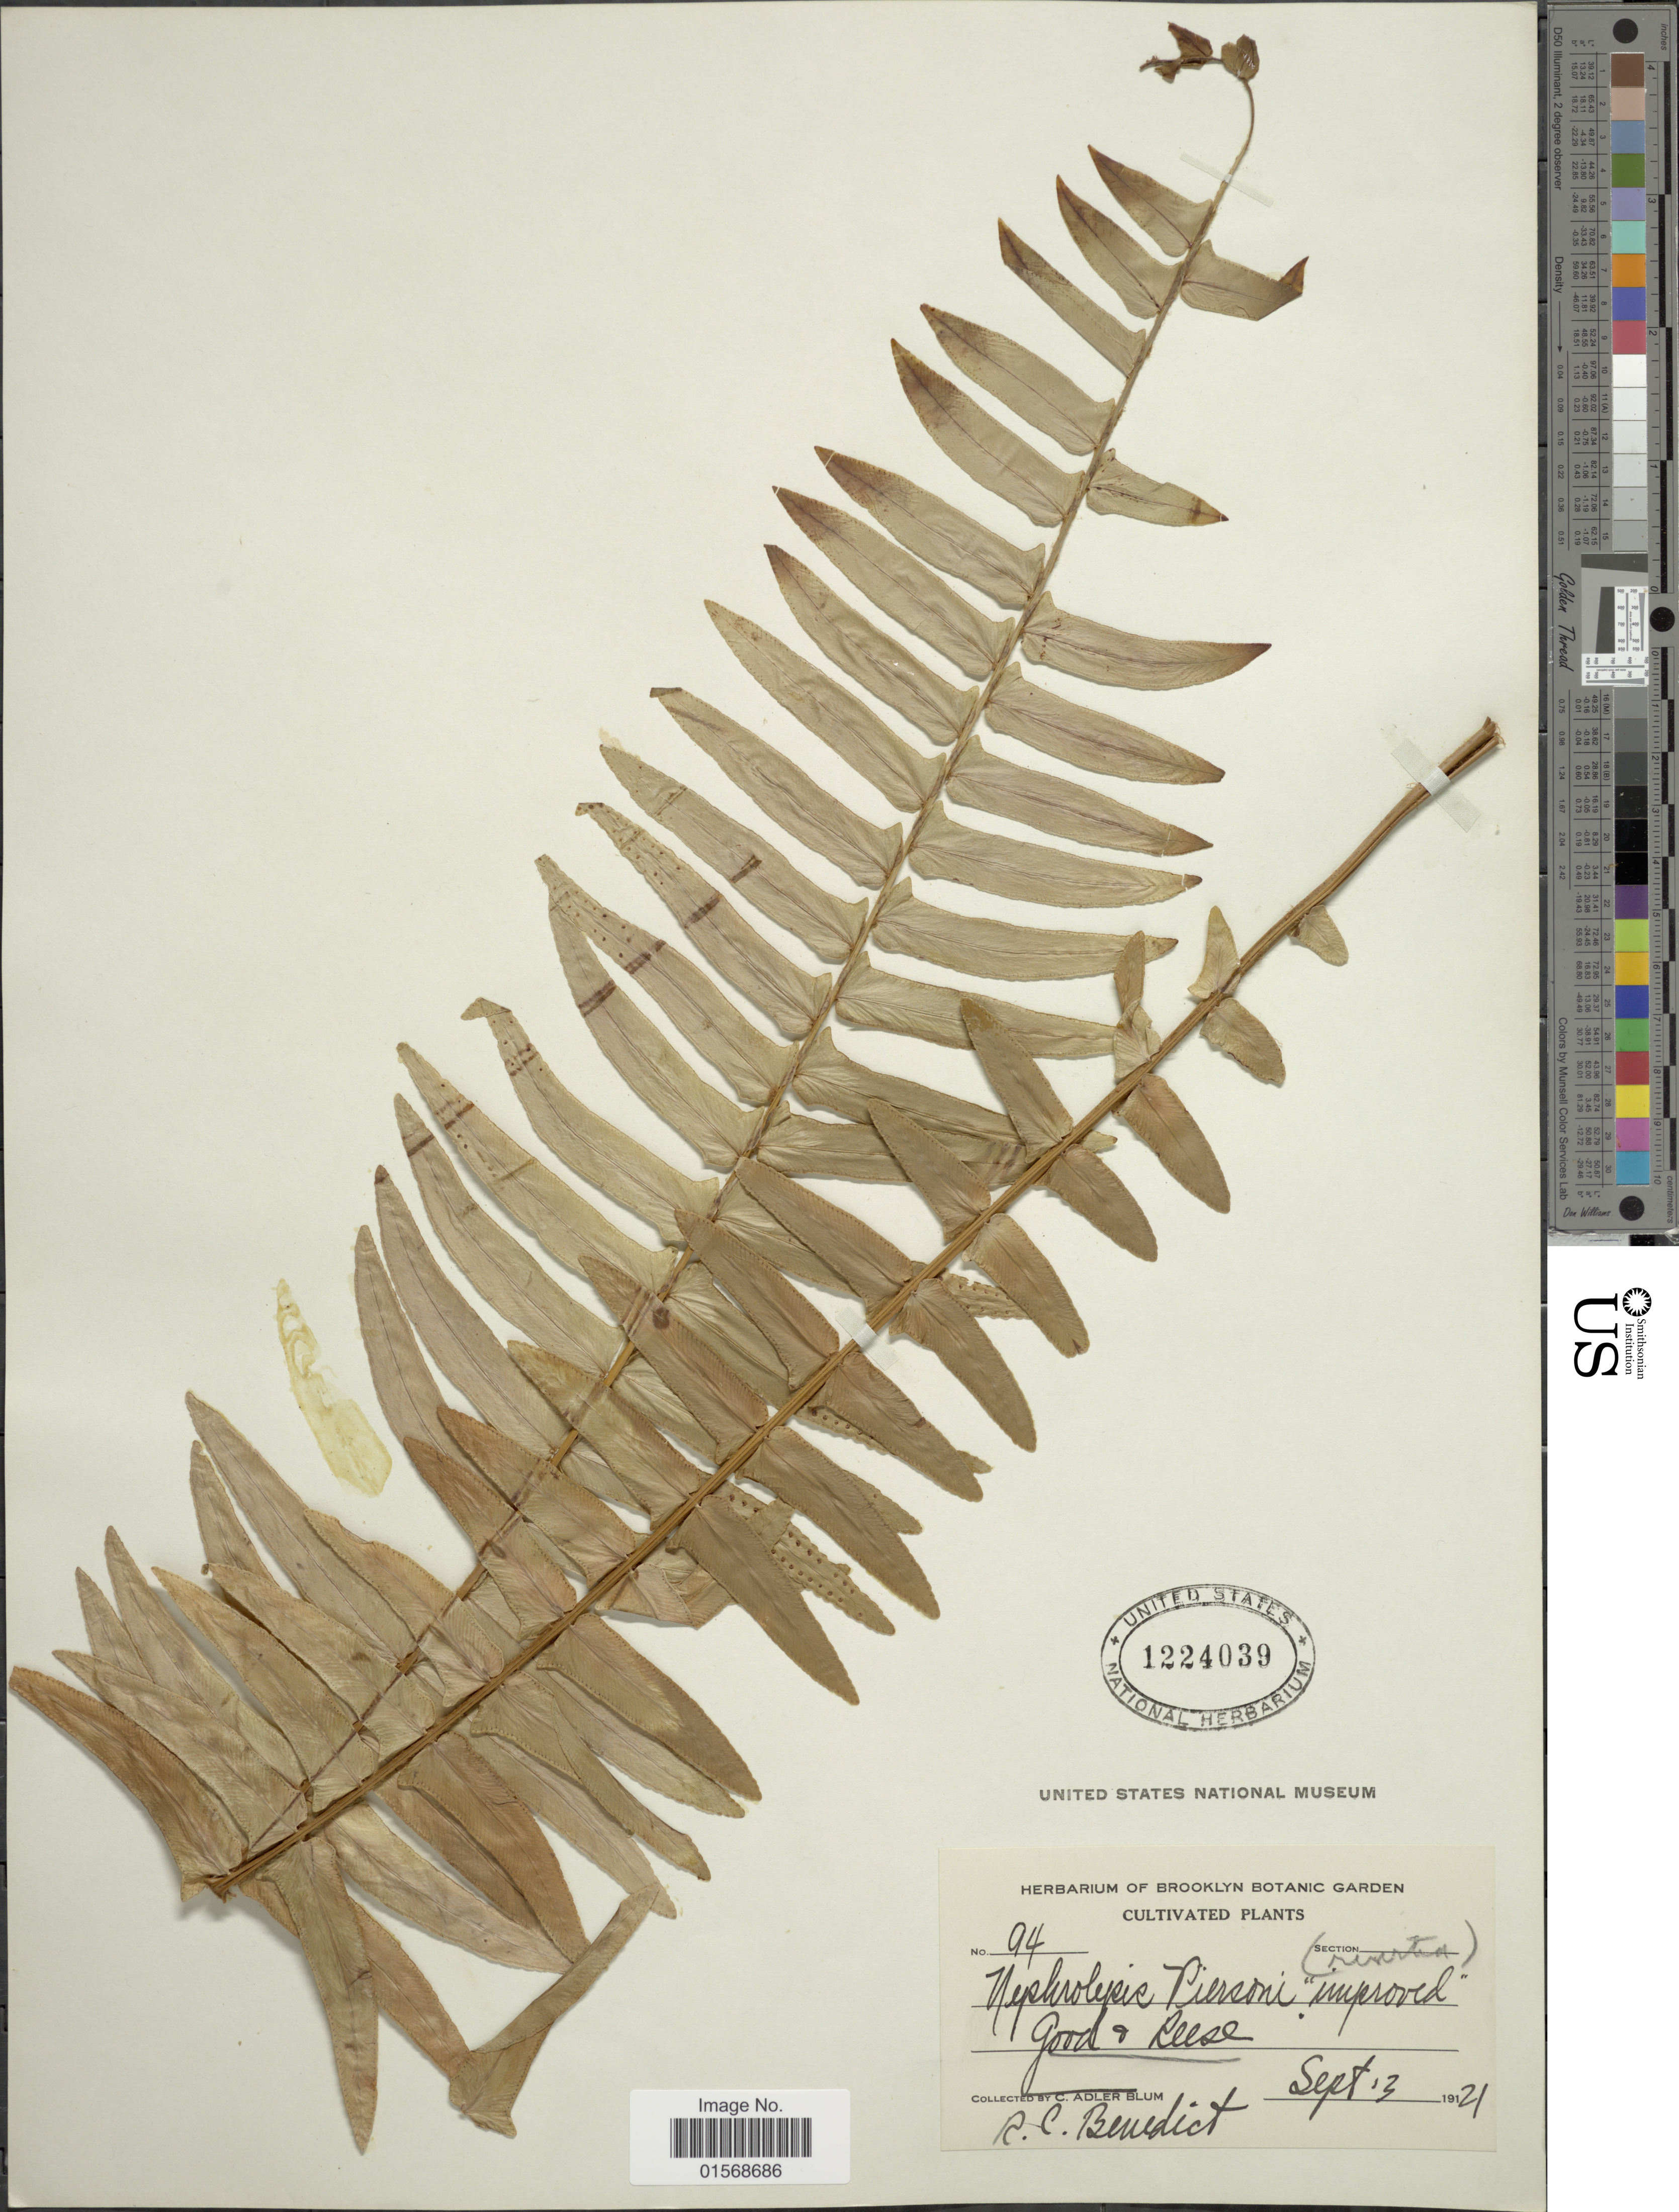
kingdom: Plantae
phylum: Tracheophyta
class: Polypodiopsida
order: Polypodiales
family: Nephrolepidaceae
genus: Nephrolepis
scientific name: Nephrolepis 'Pierson'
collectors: R. C. Benedict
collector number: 94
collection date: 1921-09-03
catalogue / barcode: US 1224039